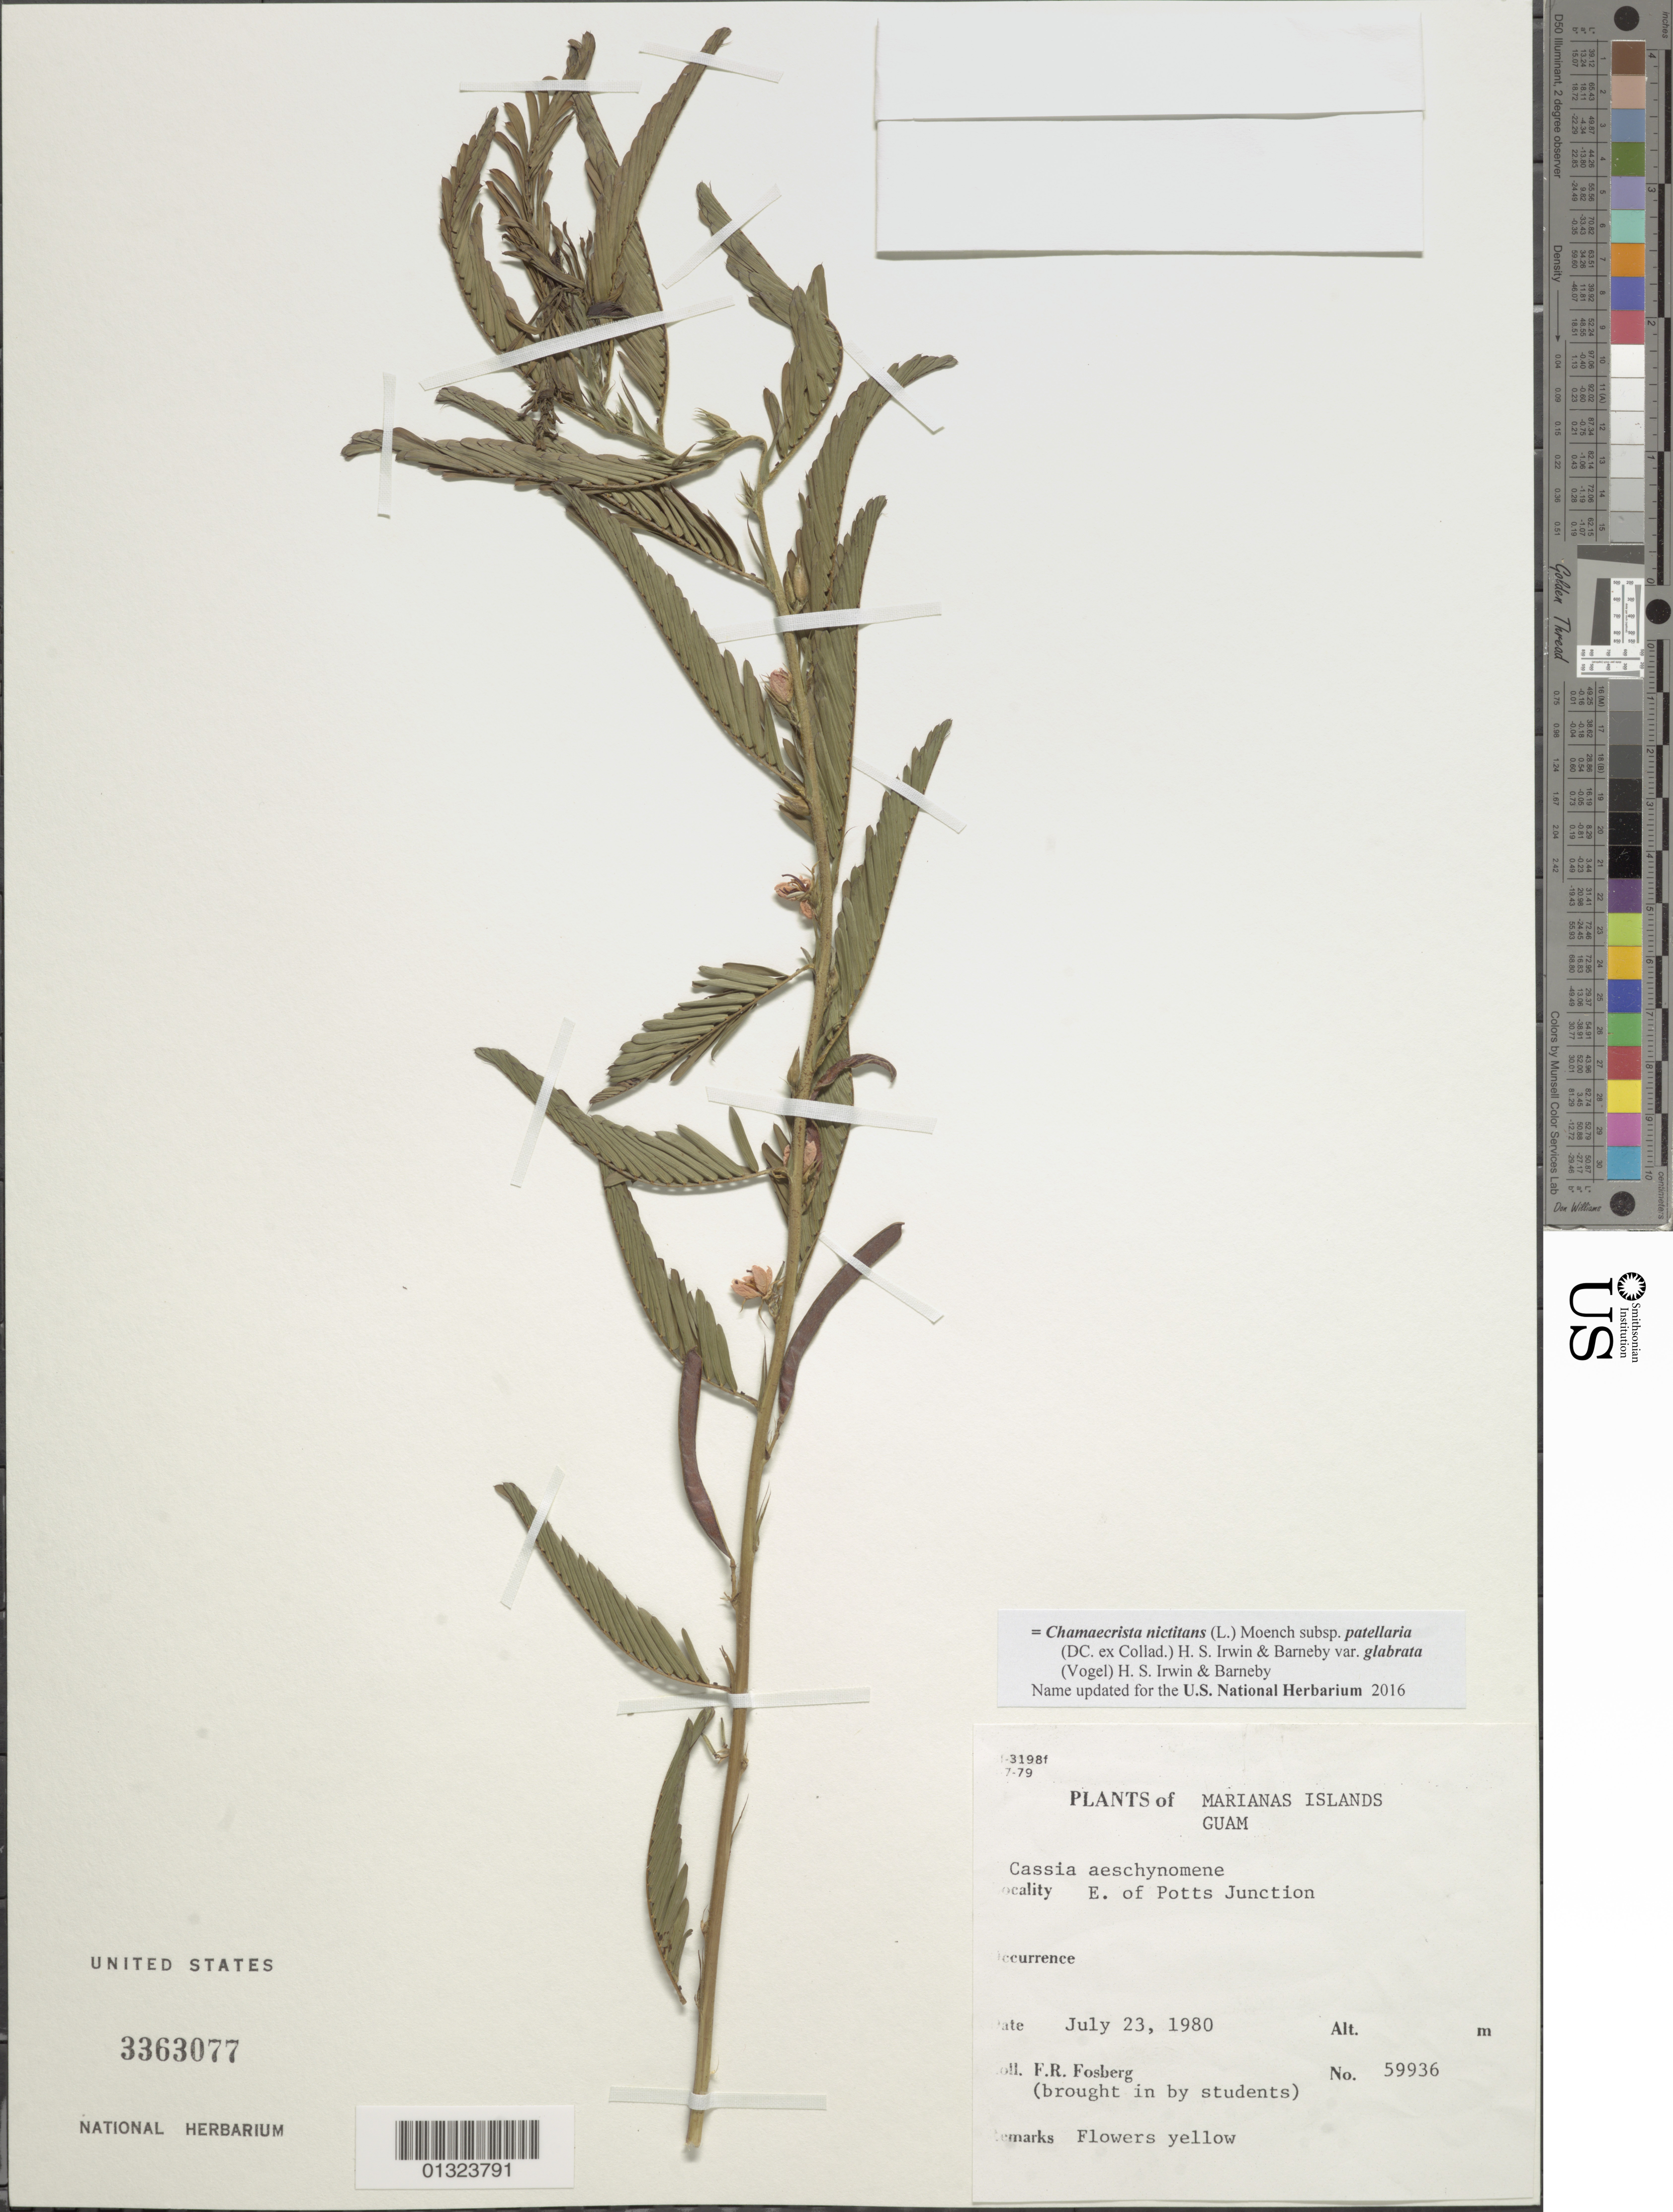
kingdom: Plantae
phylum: Tracheophyta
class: Magnoliopsida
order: Fabales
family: Fabaceae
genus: Chamaecrista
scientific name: Chamaecrista nictitans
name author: (L.) Moench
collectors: F. R. Fosberg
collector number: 59936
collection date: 1980-07-25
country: Guam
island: Guam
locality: E of Potts Junction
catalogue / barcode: US 3363077